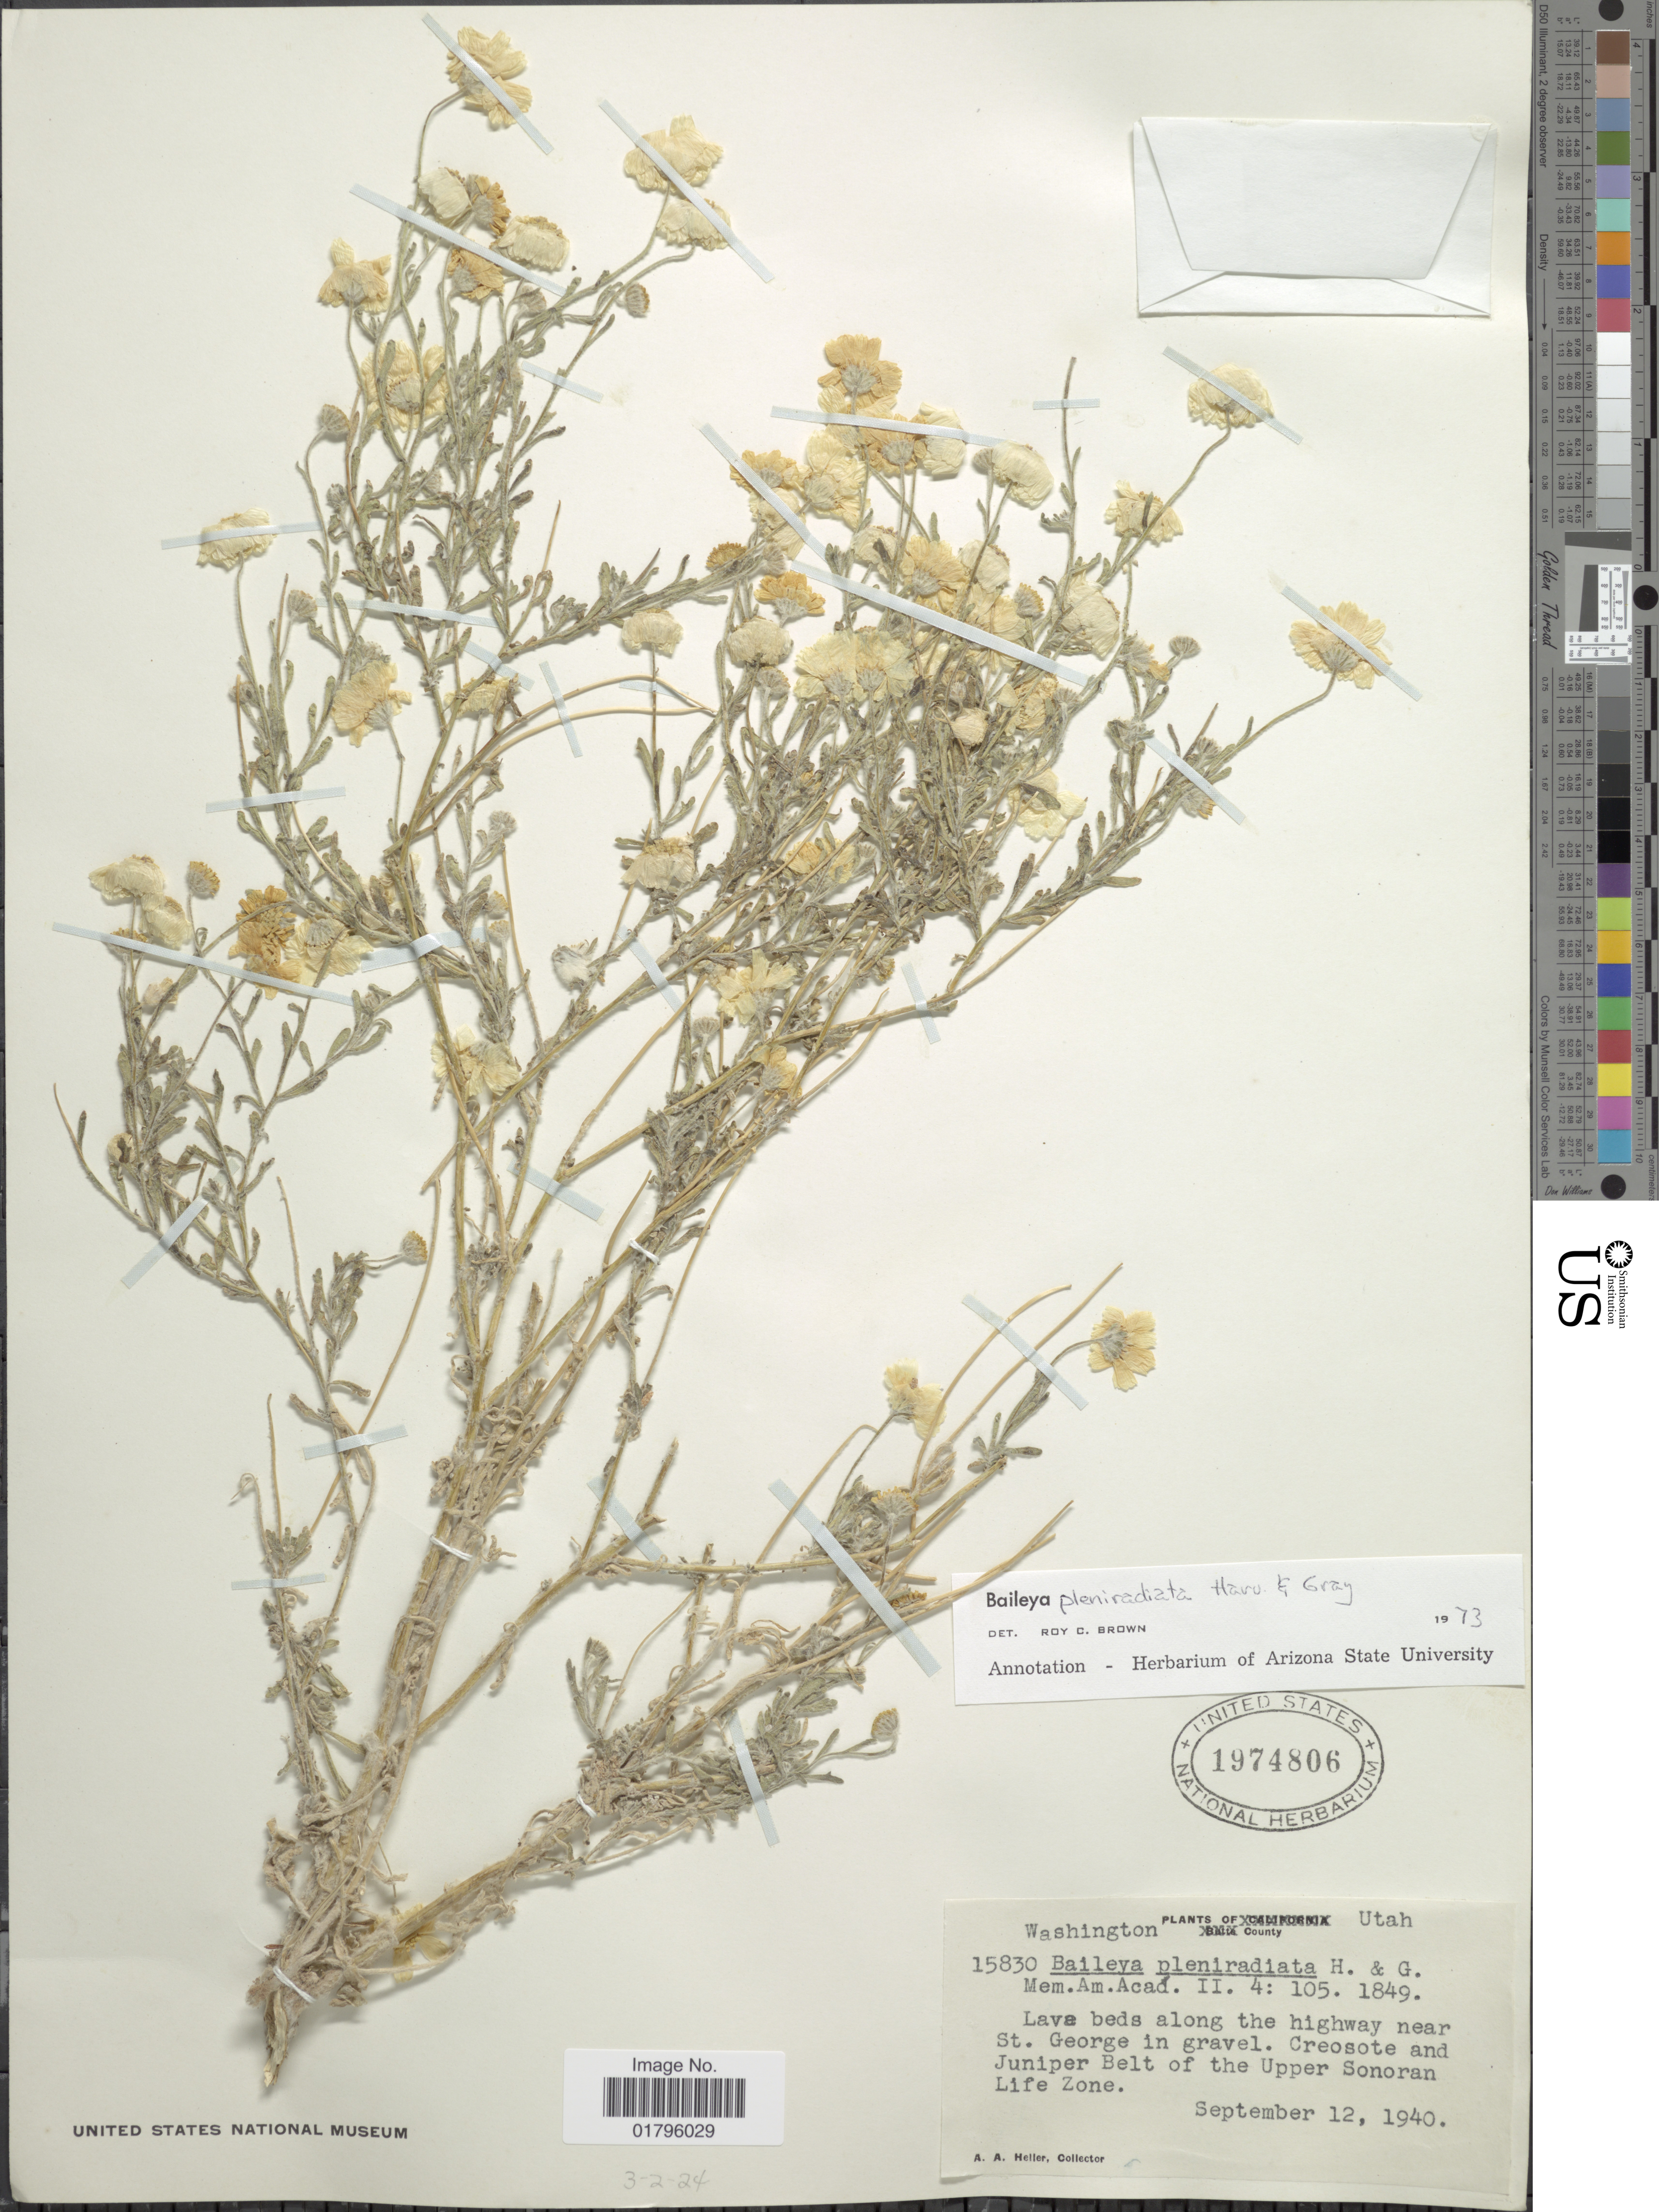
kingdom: Plantae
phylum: Tracheophyta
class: Magnoliopsida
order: Asterales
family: Asteraceae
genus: Baileya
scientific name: Baileya pleniradiata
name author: Harv. & A. Gray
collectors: A. A. Heller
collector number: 15830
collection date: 1940-09-12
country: Turkey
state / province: Kutahya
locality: Washington County. Lave beds along the highway near St. George in gravel. Creosote and Juniper Belt of the Upper Sonoran Life Zone.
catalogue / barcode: US 1974806